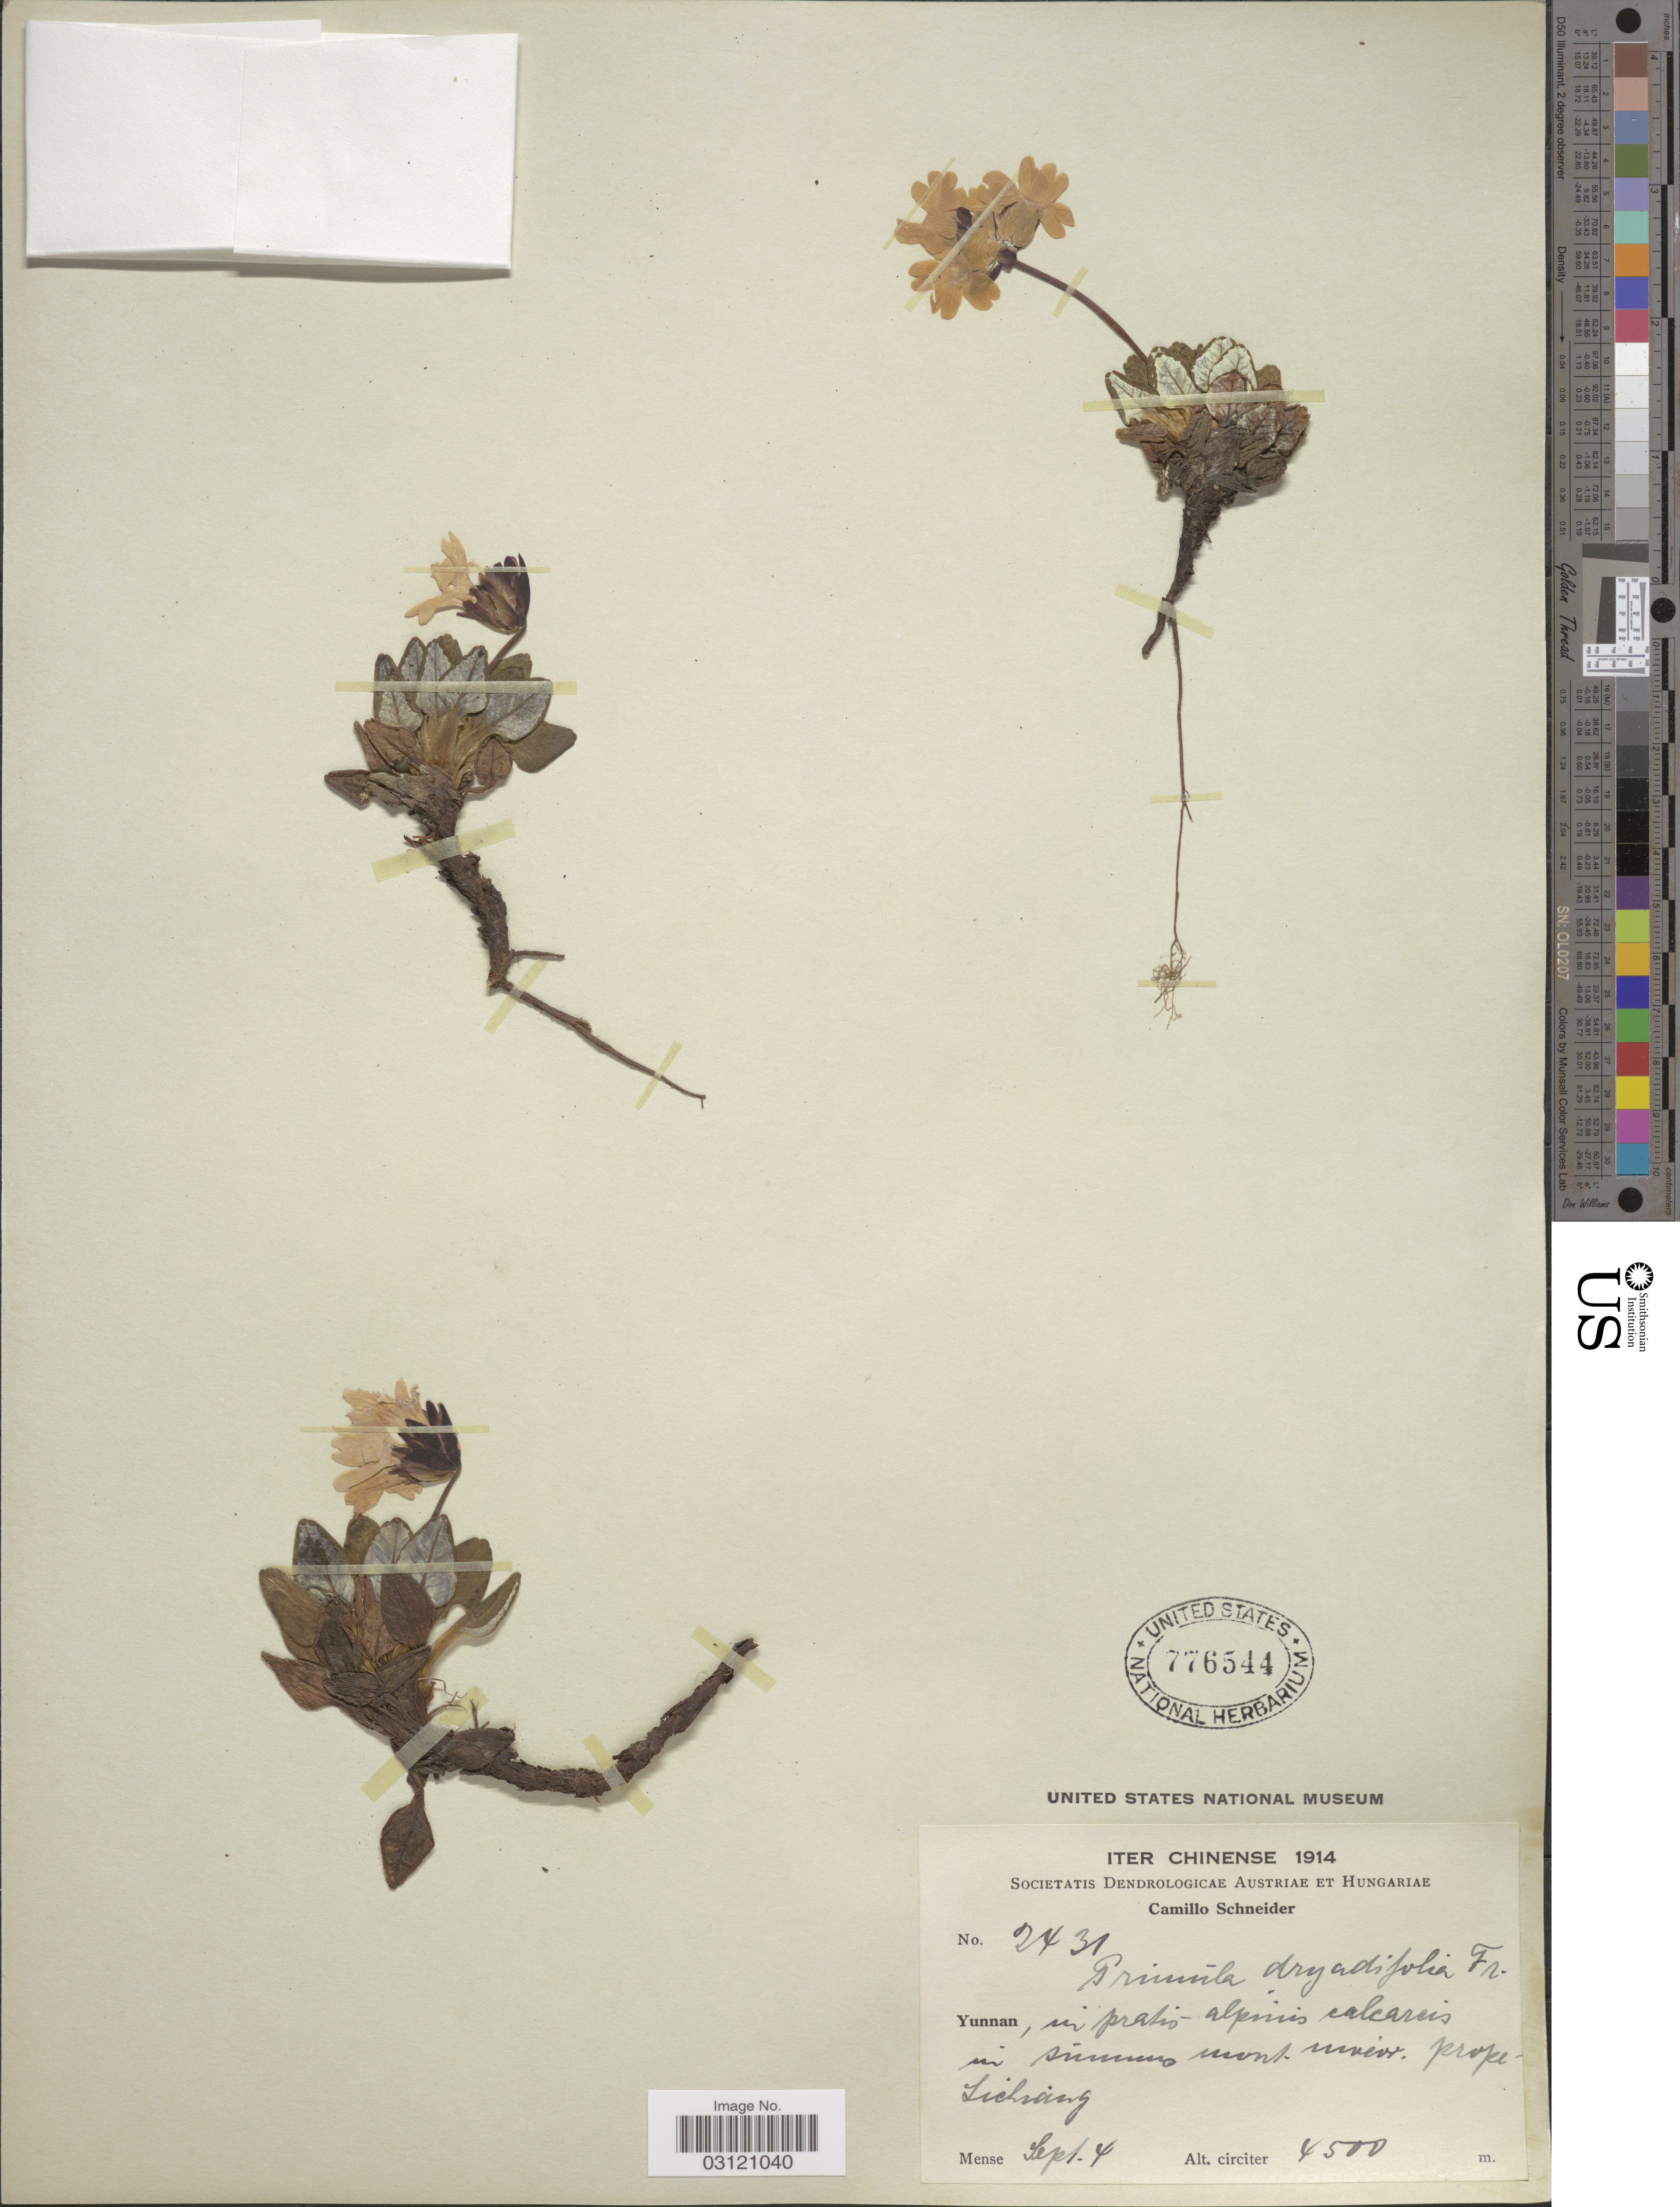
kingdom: Plantae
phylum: Tracheophyta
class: Magnoliopsida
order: Ericales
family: Primulaceae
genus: Primula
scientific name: Primula dryadifolia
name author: Franch.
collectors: C. K. Schneider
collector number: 2431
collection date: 1914-09-04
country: China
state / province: Yunnan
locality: In pratis - in alpinis calcareis in [illegible text] mont uni[illegible text] prope Lichiang.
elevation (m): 4500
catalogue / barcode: US 776544